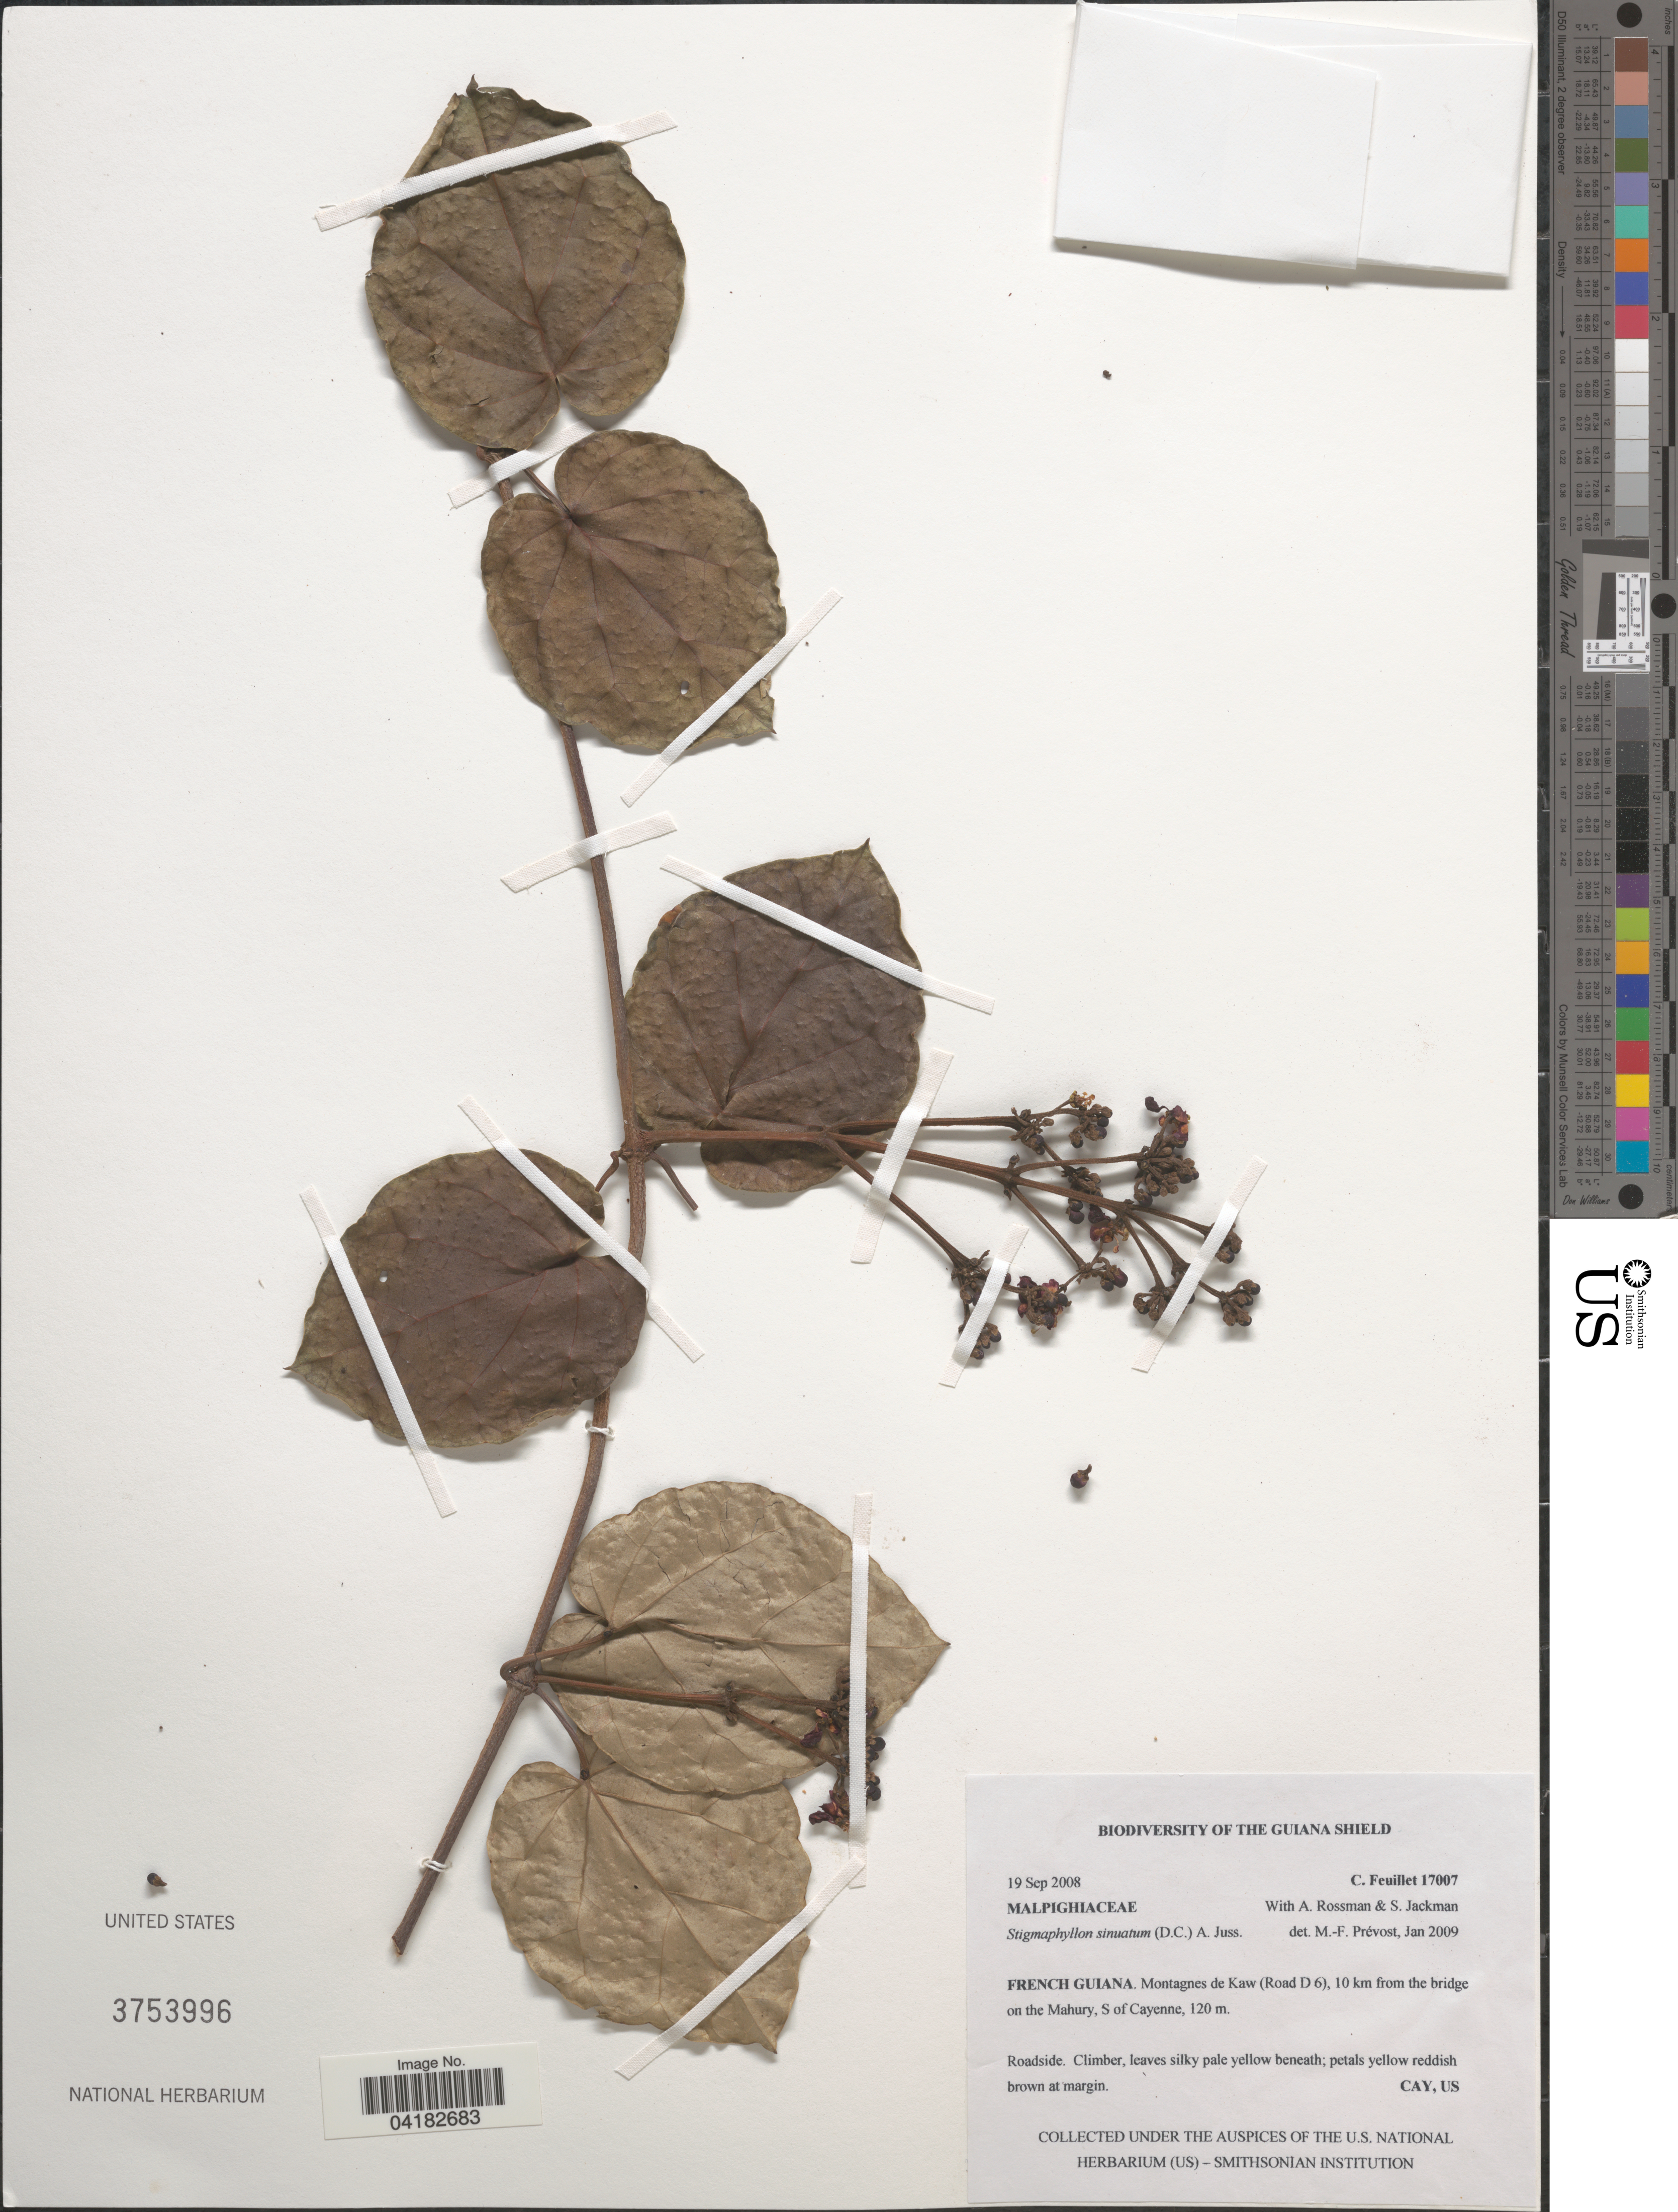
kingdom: Plantae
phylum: Tracheophyta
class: Magnoliopsida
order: Malpighiales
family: Malpighiaceae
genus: Stigmaphyllon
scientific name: Stigmaphyllon sinuatum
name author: (DC.) A. Juss.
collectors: C. Feuillet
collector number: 17007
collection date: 2008-09-19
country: French Guiana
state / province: Cayenne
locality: The Guiana Shield. Montagnes de Kaw (Road D 6), 10 km from the bridge on the Mahury, S of Cayenne.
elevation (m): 120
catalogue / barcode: US 3753996